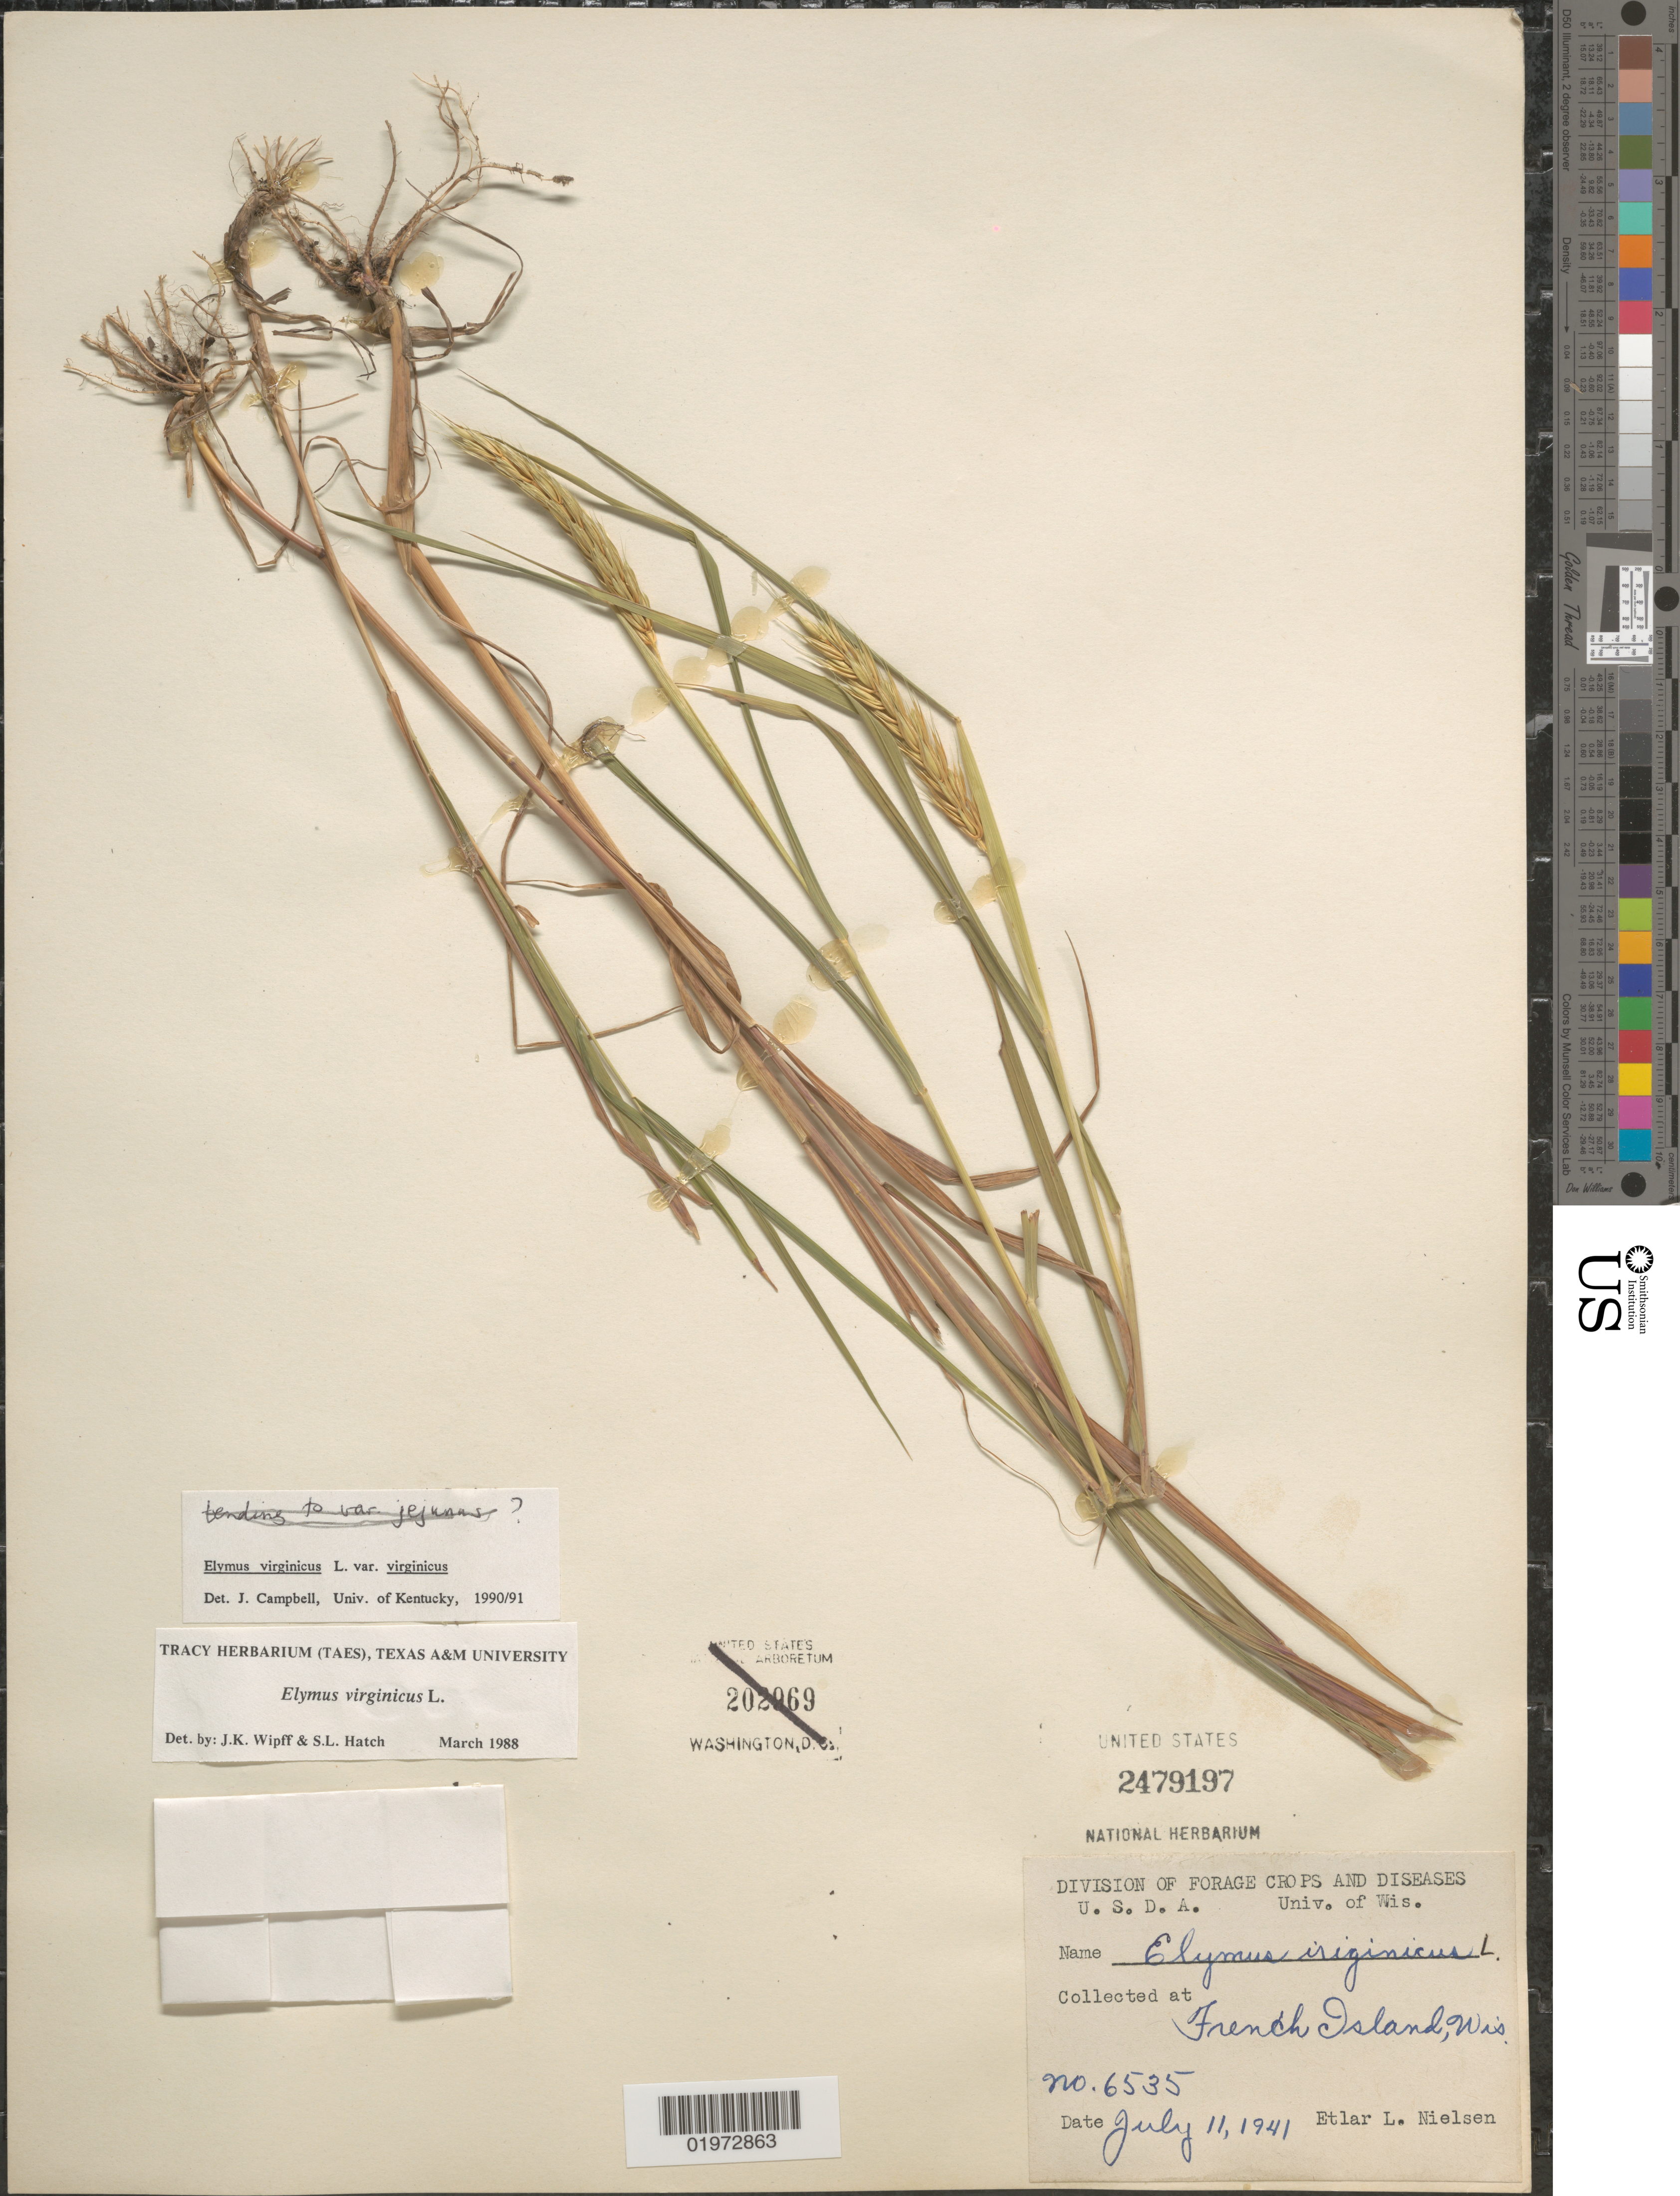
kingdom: Plantae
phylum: Tracheophyta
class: Liliopsida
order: Poales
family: Poaceae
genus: Elymus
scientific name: Elymus virginicus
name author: L.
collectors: E. L. Nielsen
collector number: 6535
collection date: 1941-07-11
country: United States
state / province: Wisconsin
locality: At French Island.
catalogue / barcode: US 2479197